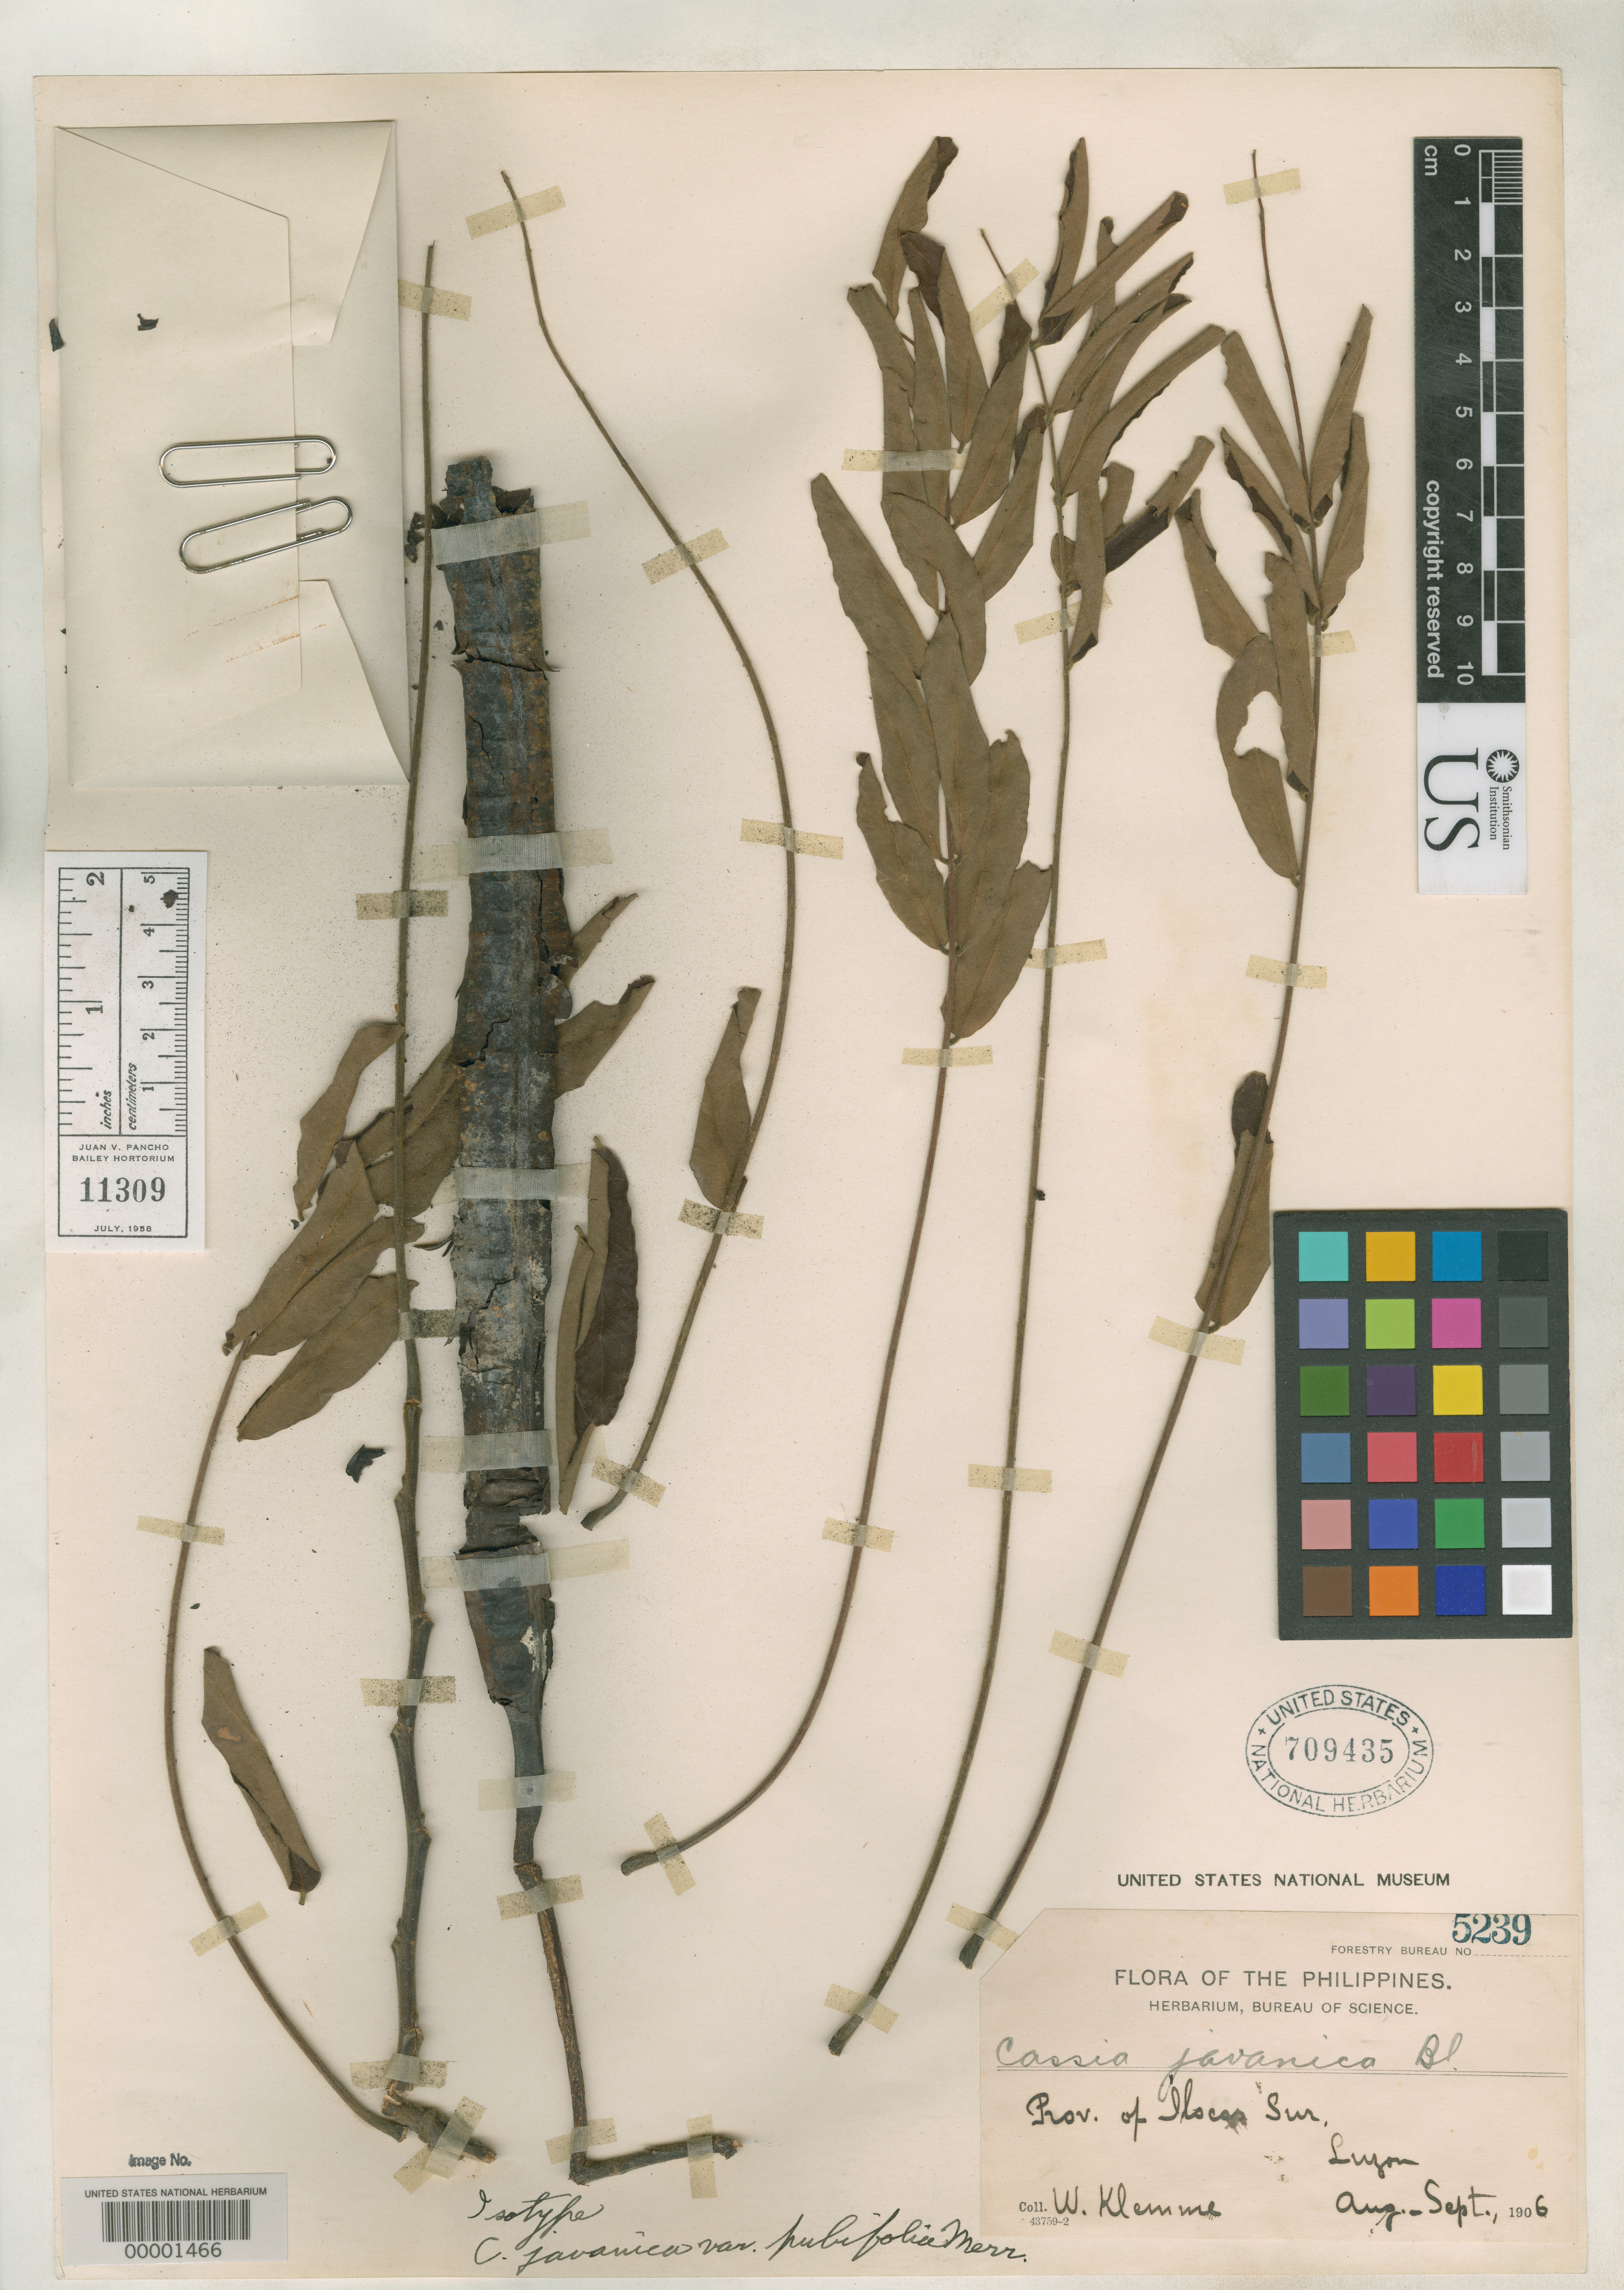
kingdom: Plantae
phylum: Tracheophyta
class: Magnoliopsida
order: Fabales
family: Fabaceae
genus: Cassia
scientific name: Cassia javanica var. pubifolia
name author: Merr.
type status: Isotype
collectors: W. Klemme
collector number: Bur. Sci. 5239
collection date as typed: Aug 1906 to -- Sep 1906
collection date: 1906-08/1906-09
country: Philippines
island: Luzon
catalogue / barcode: US 709435